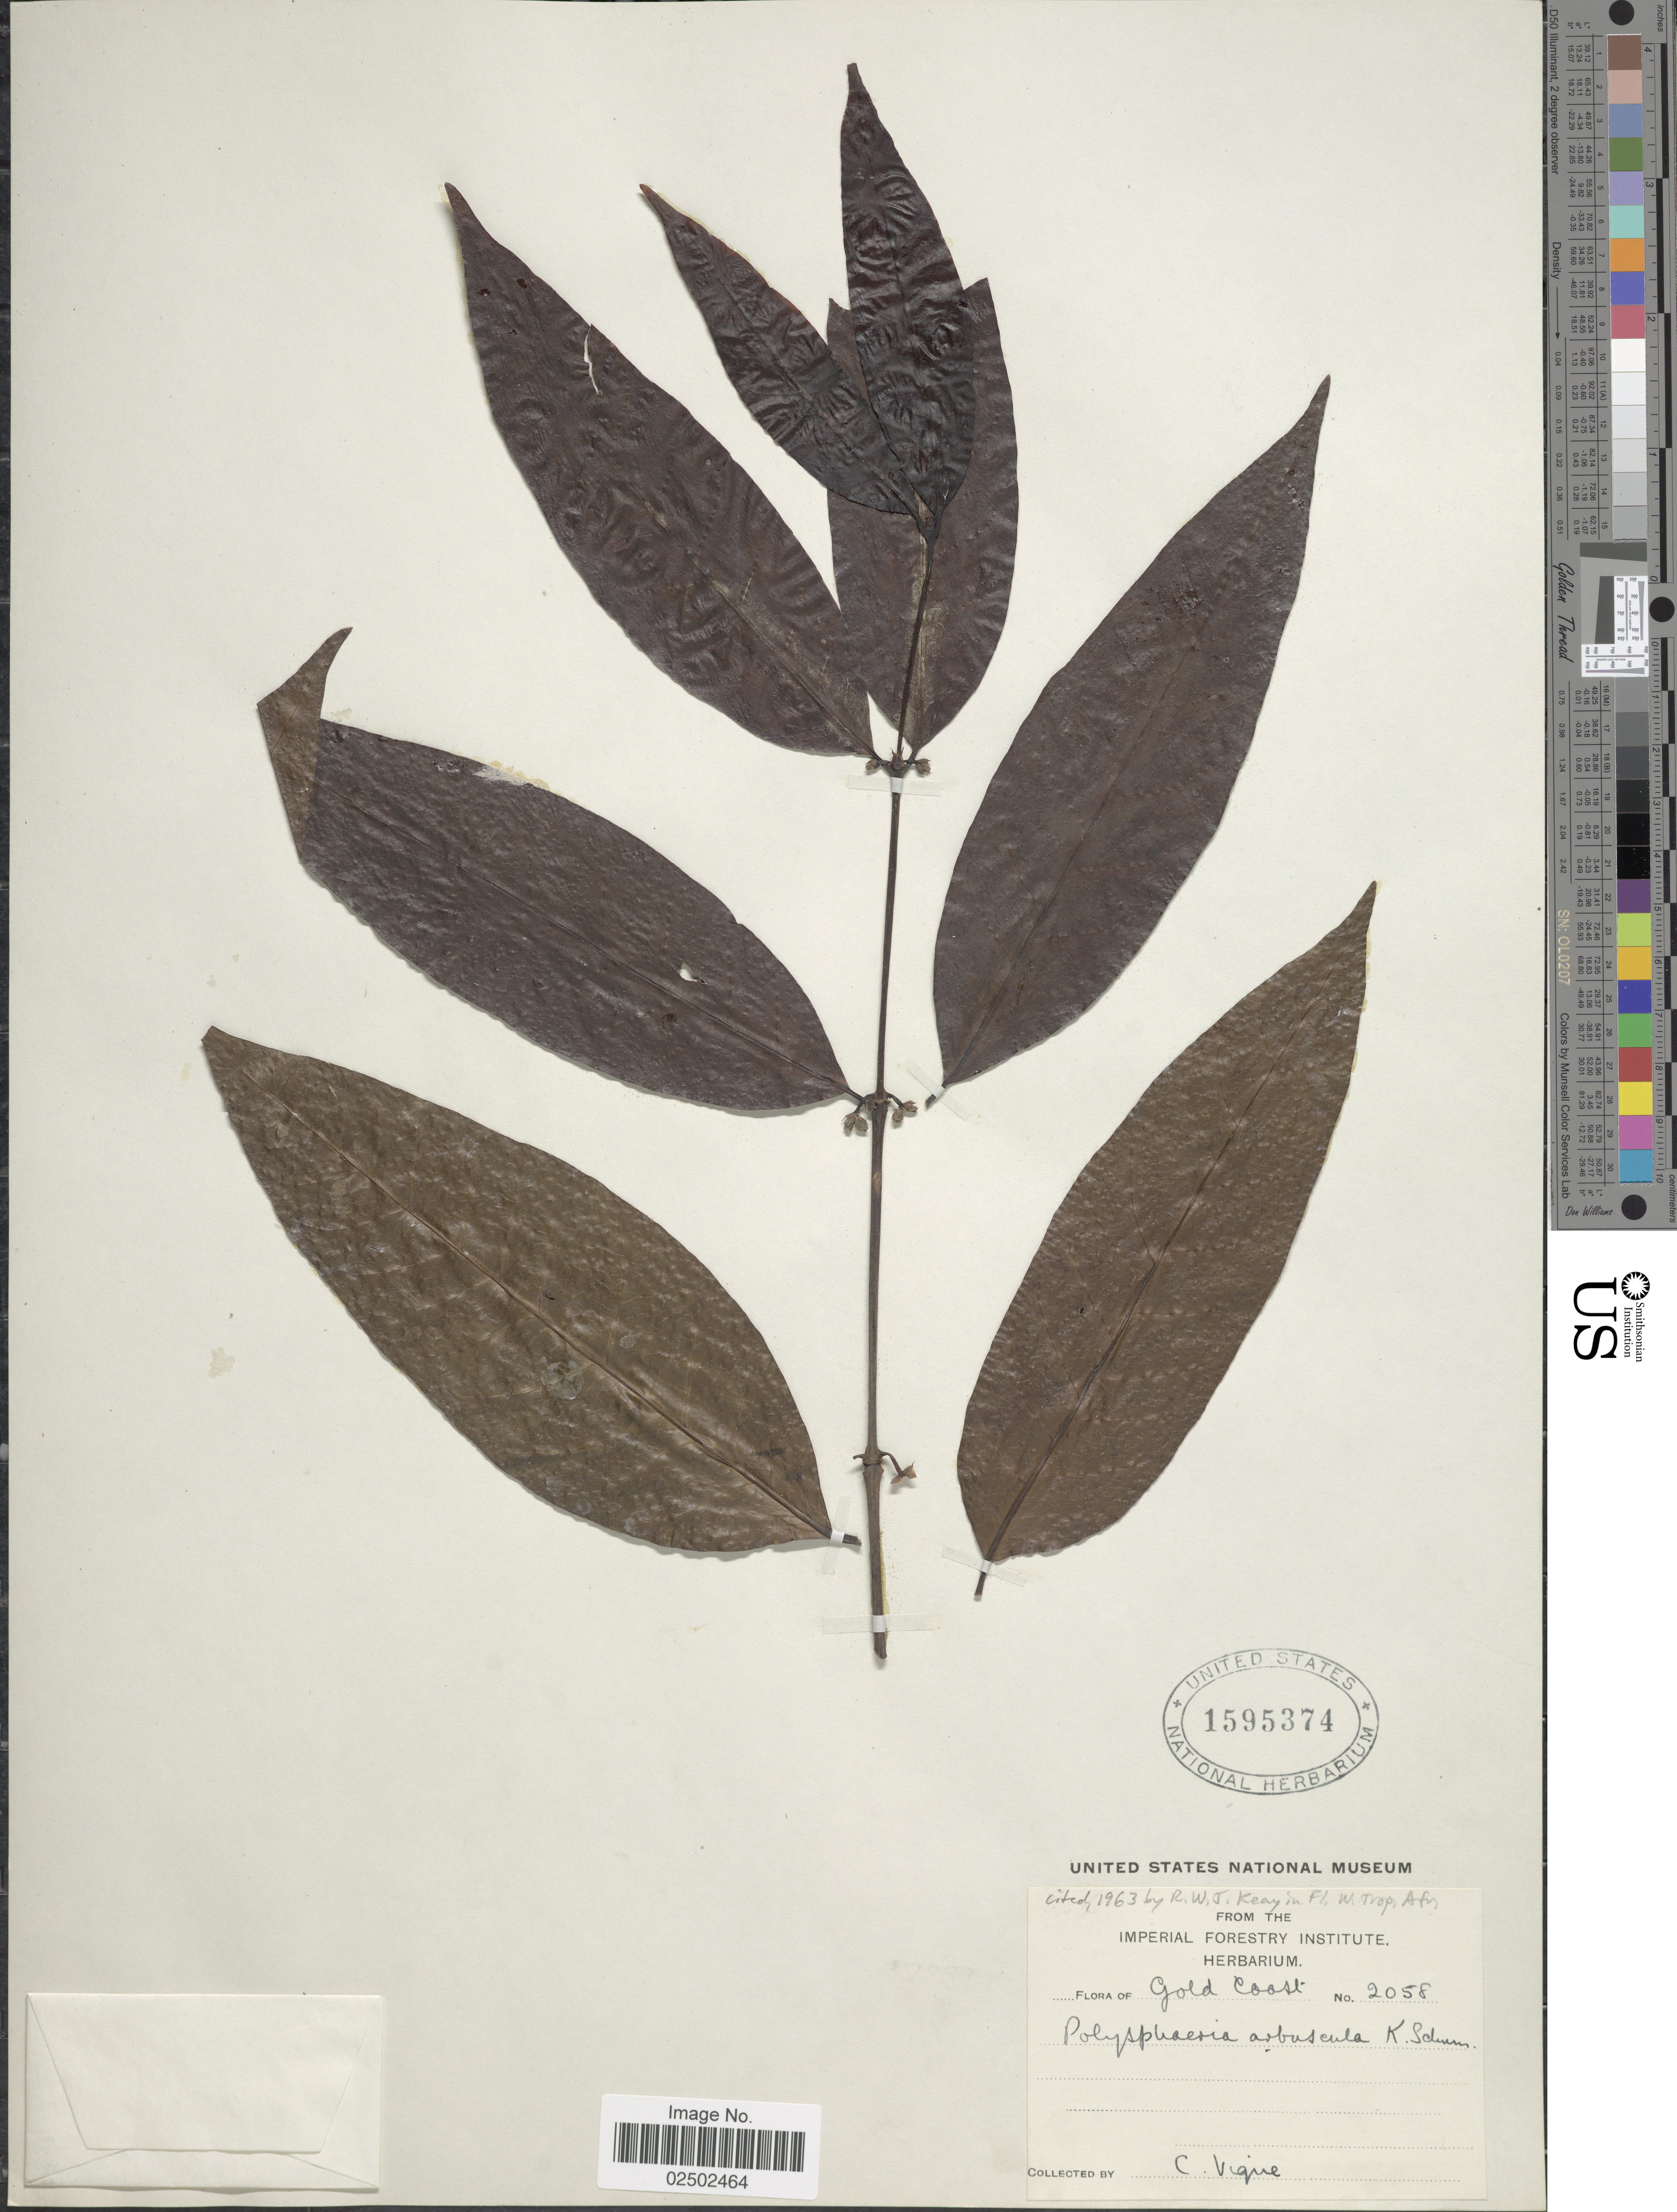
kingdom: Plantae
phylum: Tracheophyta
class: Magnoliopsida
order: Gentianales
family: Rubiaceae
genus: Polysphaeria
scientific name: Polysphaeria arbuscula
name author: K. Schum.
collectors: C. Vigne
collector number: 2058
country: Ghana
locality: Gold Coast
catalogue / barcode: US 1595374